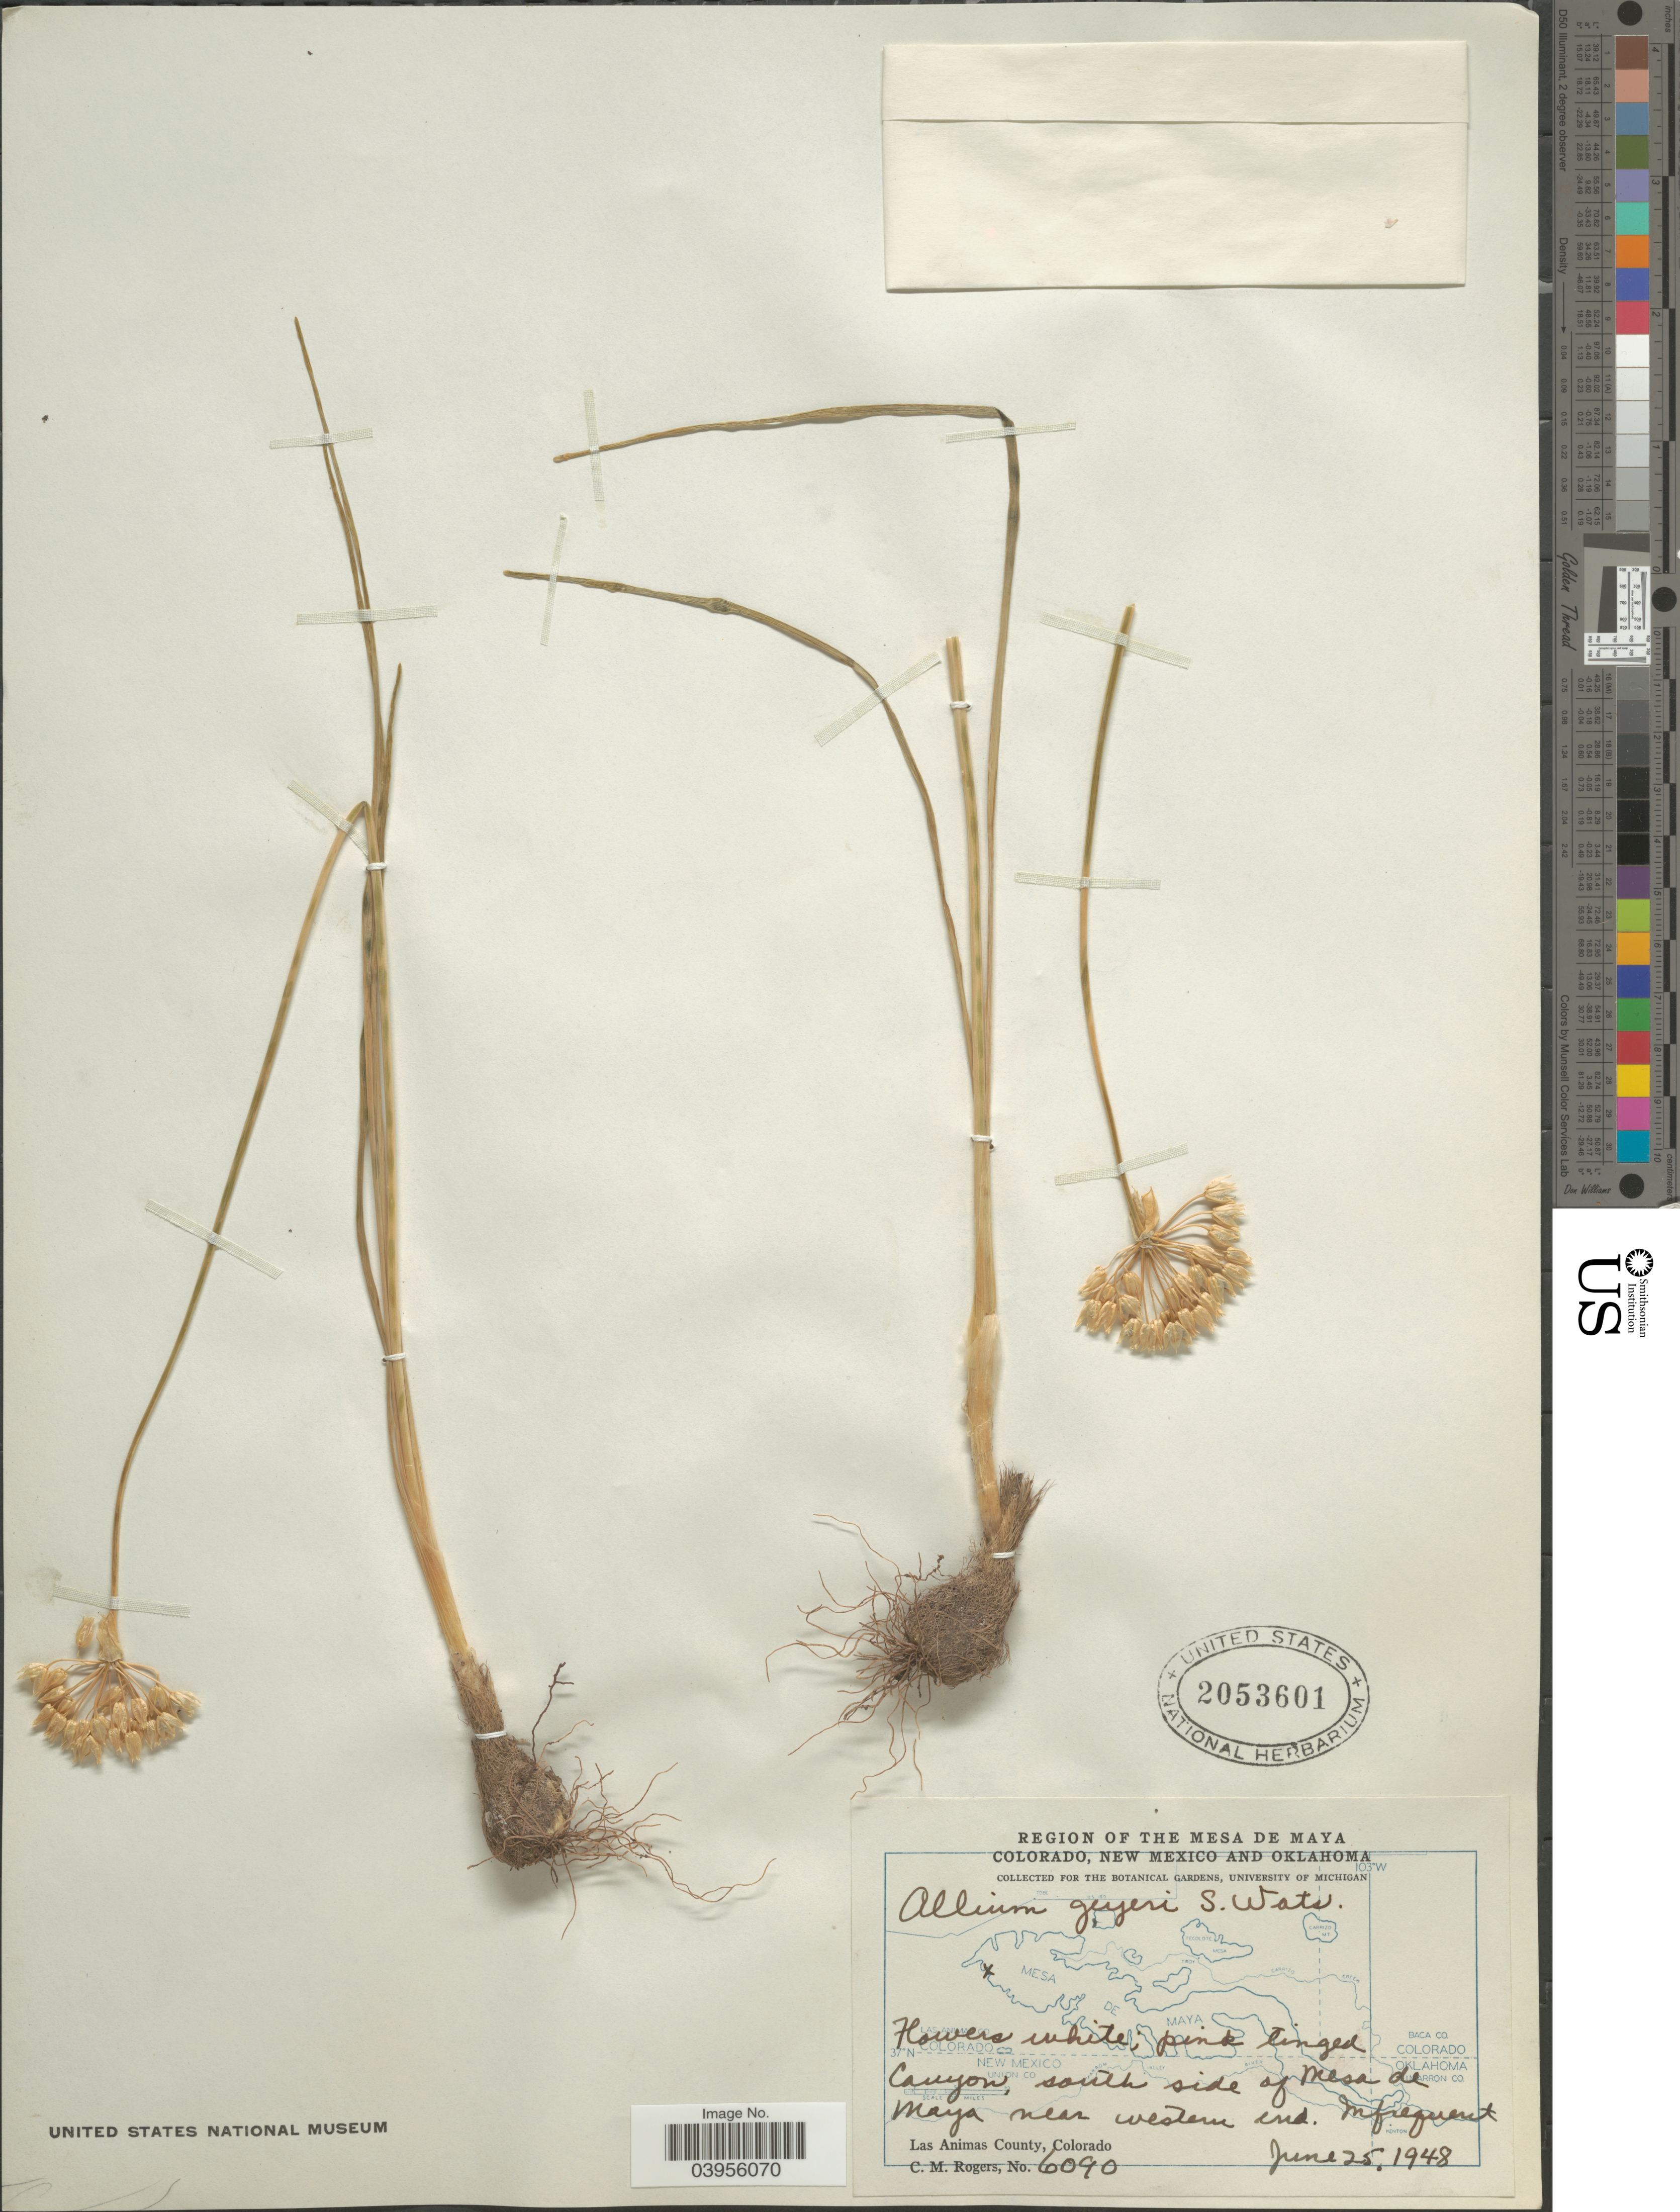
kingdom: Plantae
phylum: Tracheophyta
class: Liliopsida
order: Asparagales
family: Amaryllidaceae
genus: Allium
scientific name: Allium geyeri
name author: S. Watson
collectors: C. M. Rogers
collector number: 6090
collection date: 1948-06-25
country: United States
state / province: Colorado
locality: Region of the Mesa de Maya. Canyon, south side of Mesa de Maya near western end. Las Animas County.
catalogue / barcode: US 2053601